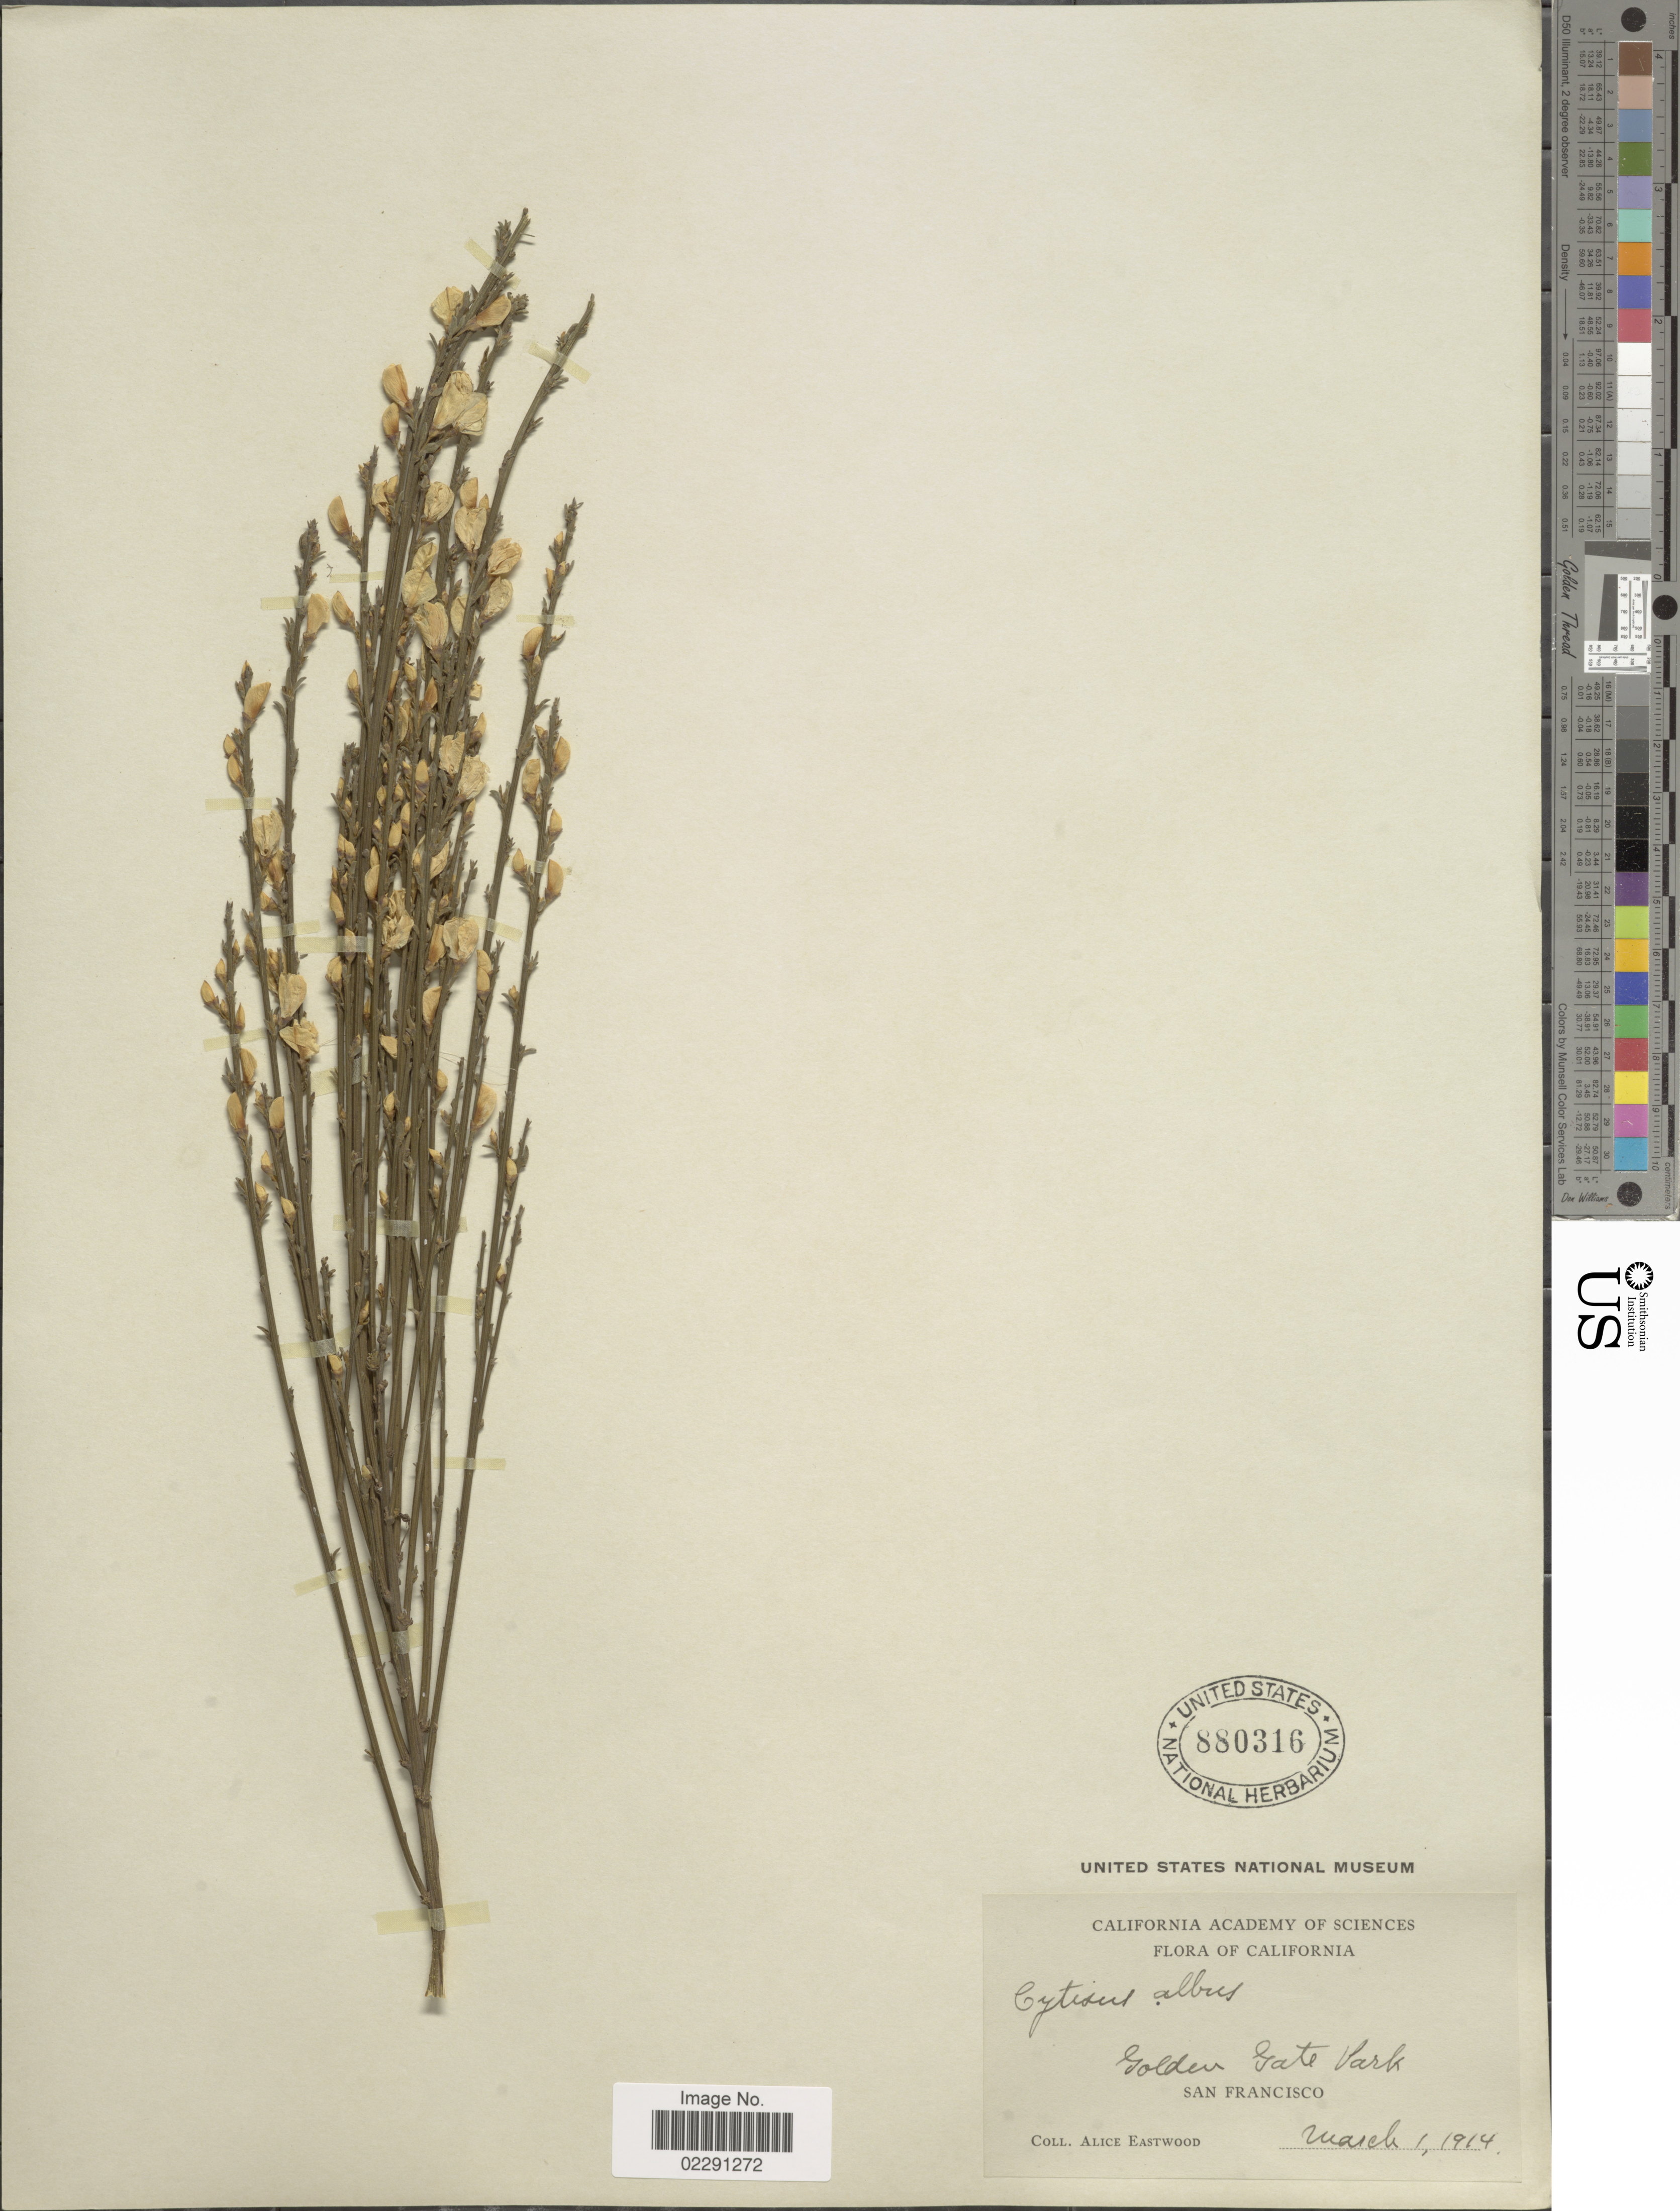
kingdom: Plantae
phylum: Tracheophyta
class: Magnoliopsida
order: Fabales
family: Fabaceae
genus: Cytisus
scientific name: Cytisus multiflorus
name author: (L'Hér.) Sweet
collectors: A. Eastwood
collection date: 1914-03-01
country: United States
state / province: California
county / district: San Francisco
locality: Golden Gate Park, San Francisco.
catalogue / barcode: US 880316